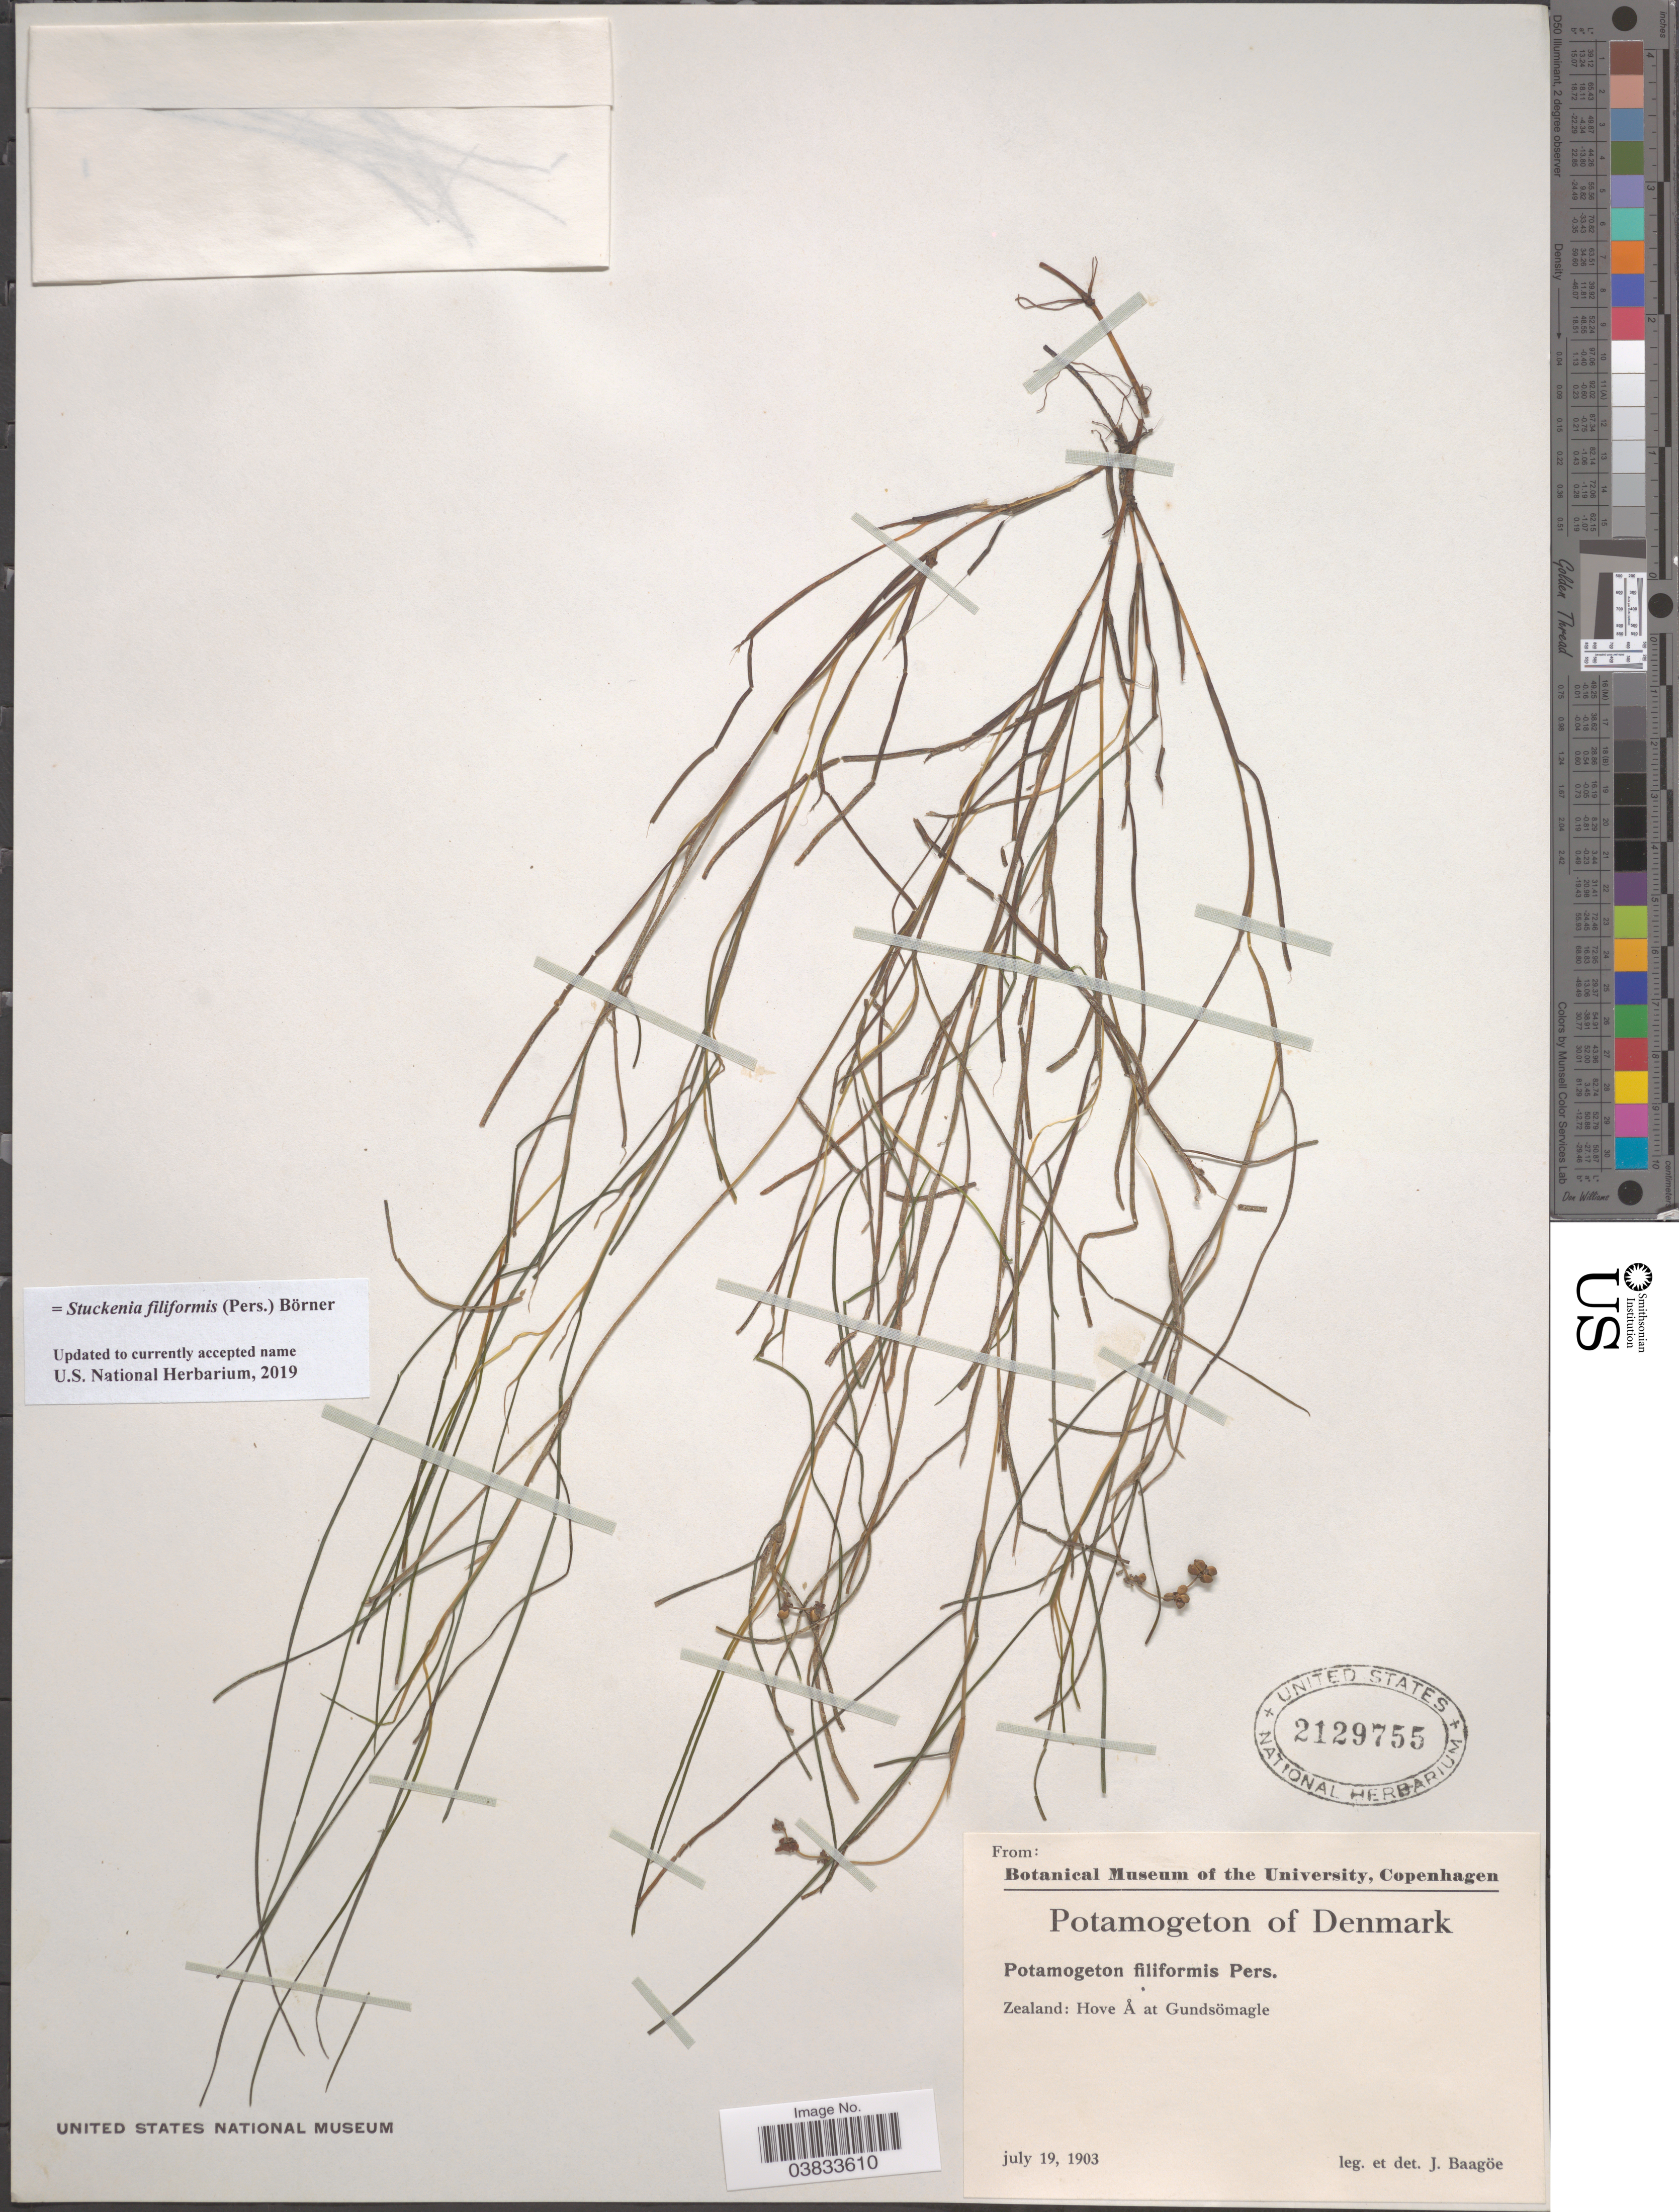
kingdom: Plantae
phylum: Tracheophyta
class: Liliopsida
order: Alismatales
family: Potamogetonaceae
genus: Stuckenia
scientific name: Stuckenia filiformis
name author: (Pers.) Börner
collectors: J. Baagoe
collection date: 1903-07-19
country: Denmark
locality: Zealand: Hove Å at Gundsömagle.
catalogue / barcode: US 2129755